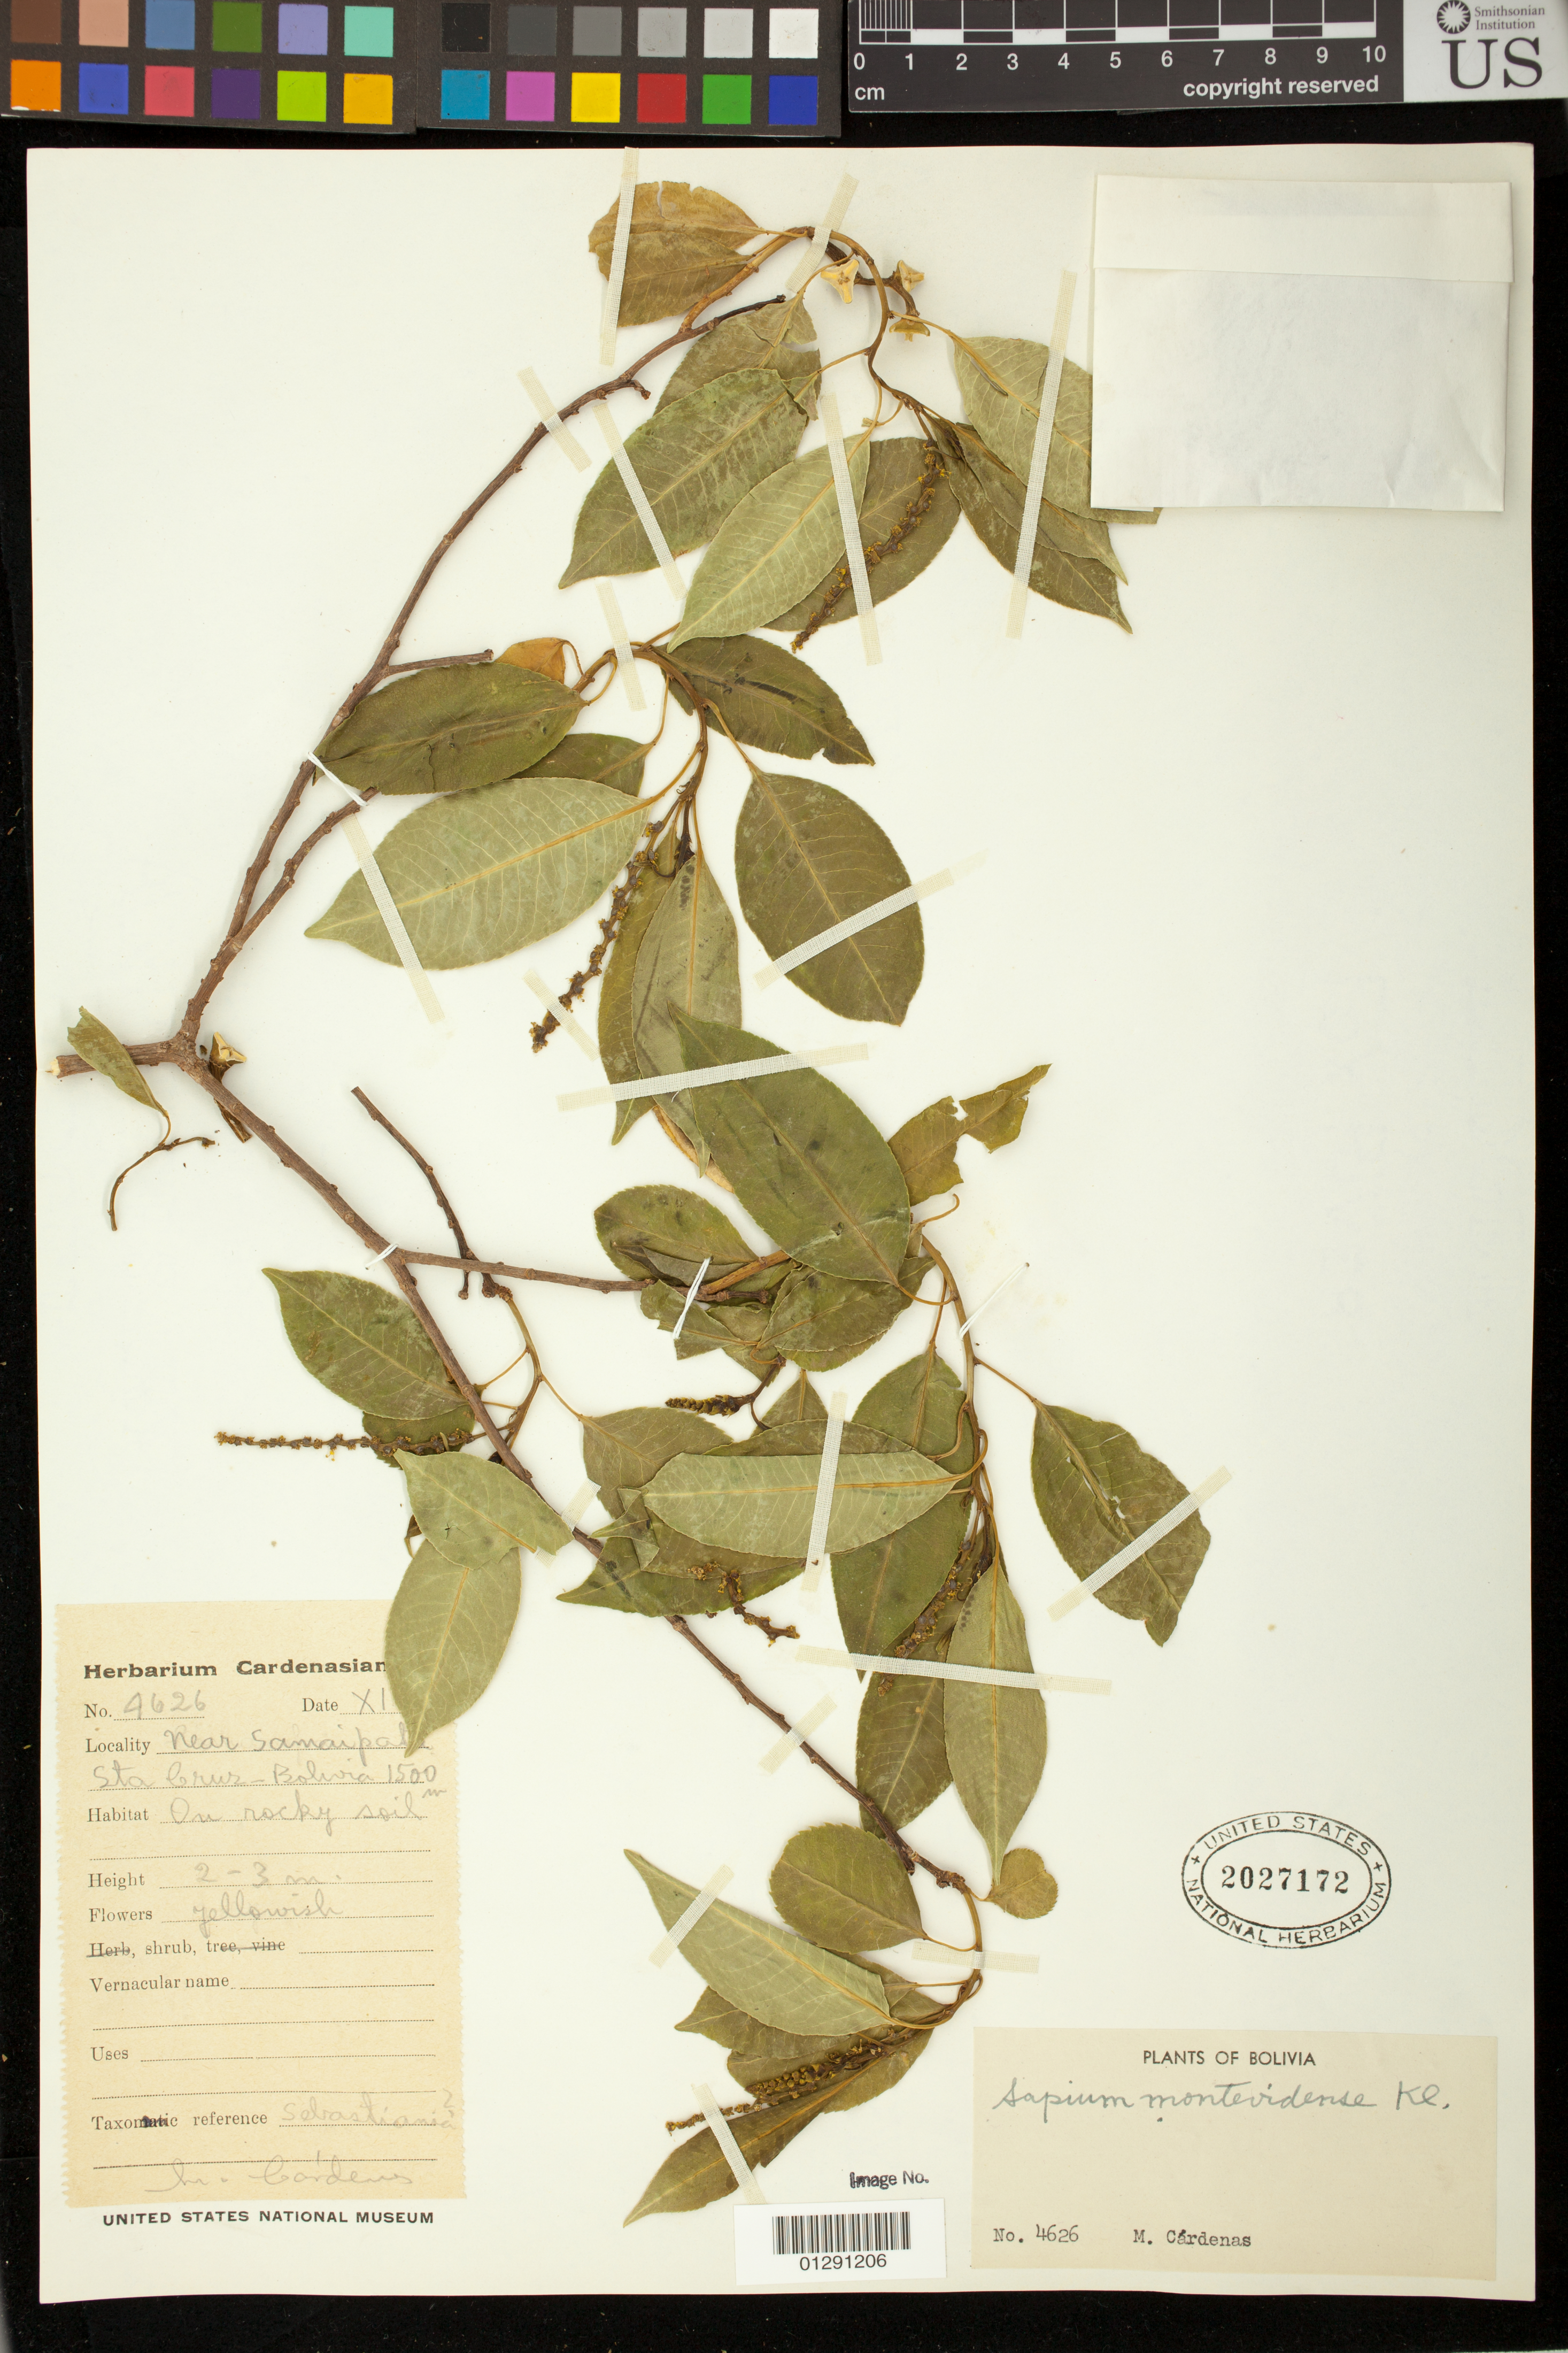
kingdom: Plantae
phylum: Tracheophyta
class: Magnoliopsida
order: Malpighiales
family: Euphorbiaceae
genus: Sapium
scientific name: Sapium glandulatum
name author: (Vell.) Pax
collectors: M. Cárdenas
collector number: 4636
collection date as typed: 11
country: Bolivia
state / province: Santa Cruz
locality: Near Samaipata,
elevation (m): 1500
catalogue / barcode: US 2027172